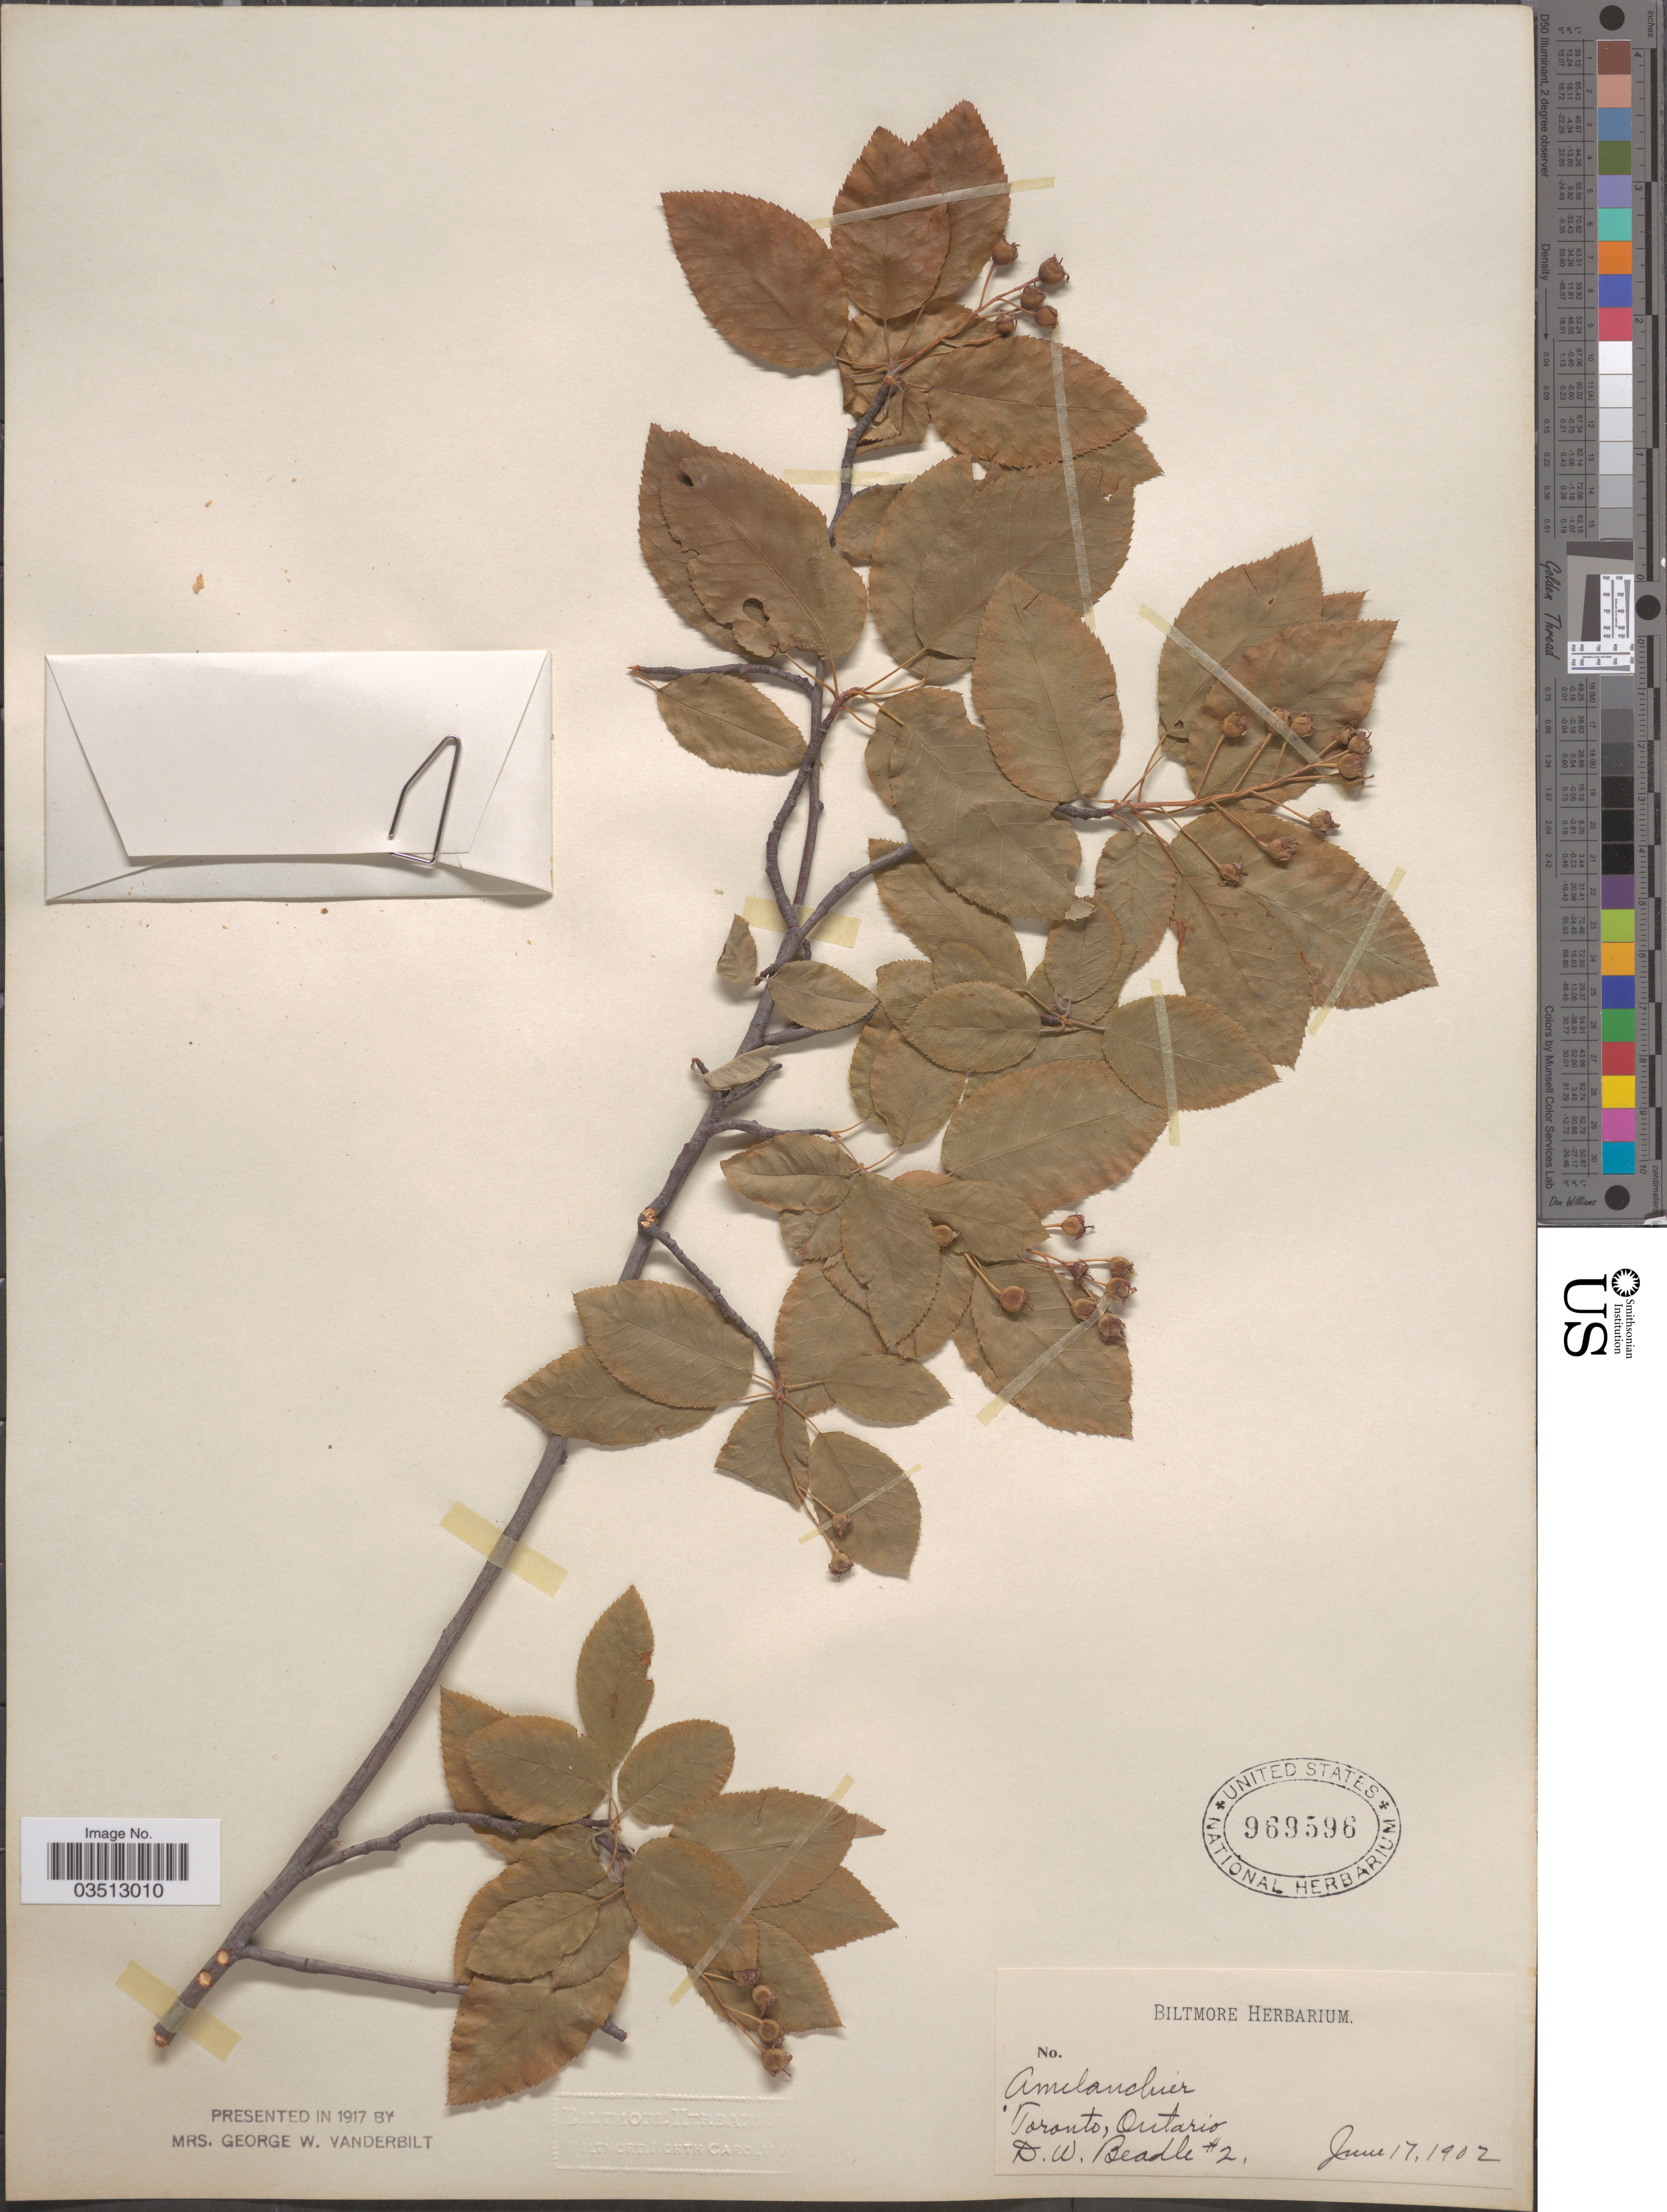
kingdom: Plantae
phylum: Tracheophyta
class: Magnoliopsida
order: Rosales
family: Rosaceae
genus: Amelanchier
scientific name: Amelanchier sp.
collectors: D. Beadle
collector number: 2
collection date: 1902-06-17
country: Canada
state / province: Ontario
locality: Toronto.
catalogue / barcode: US 969596